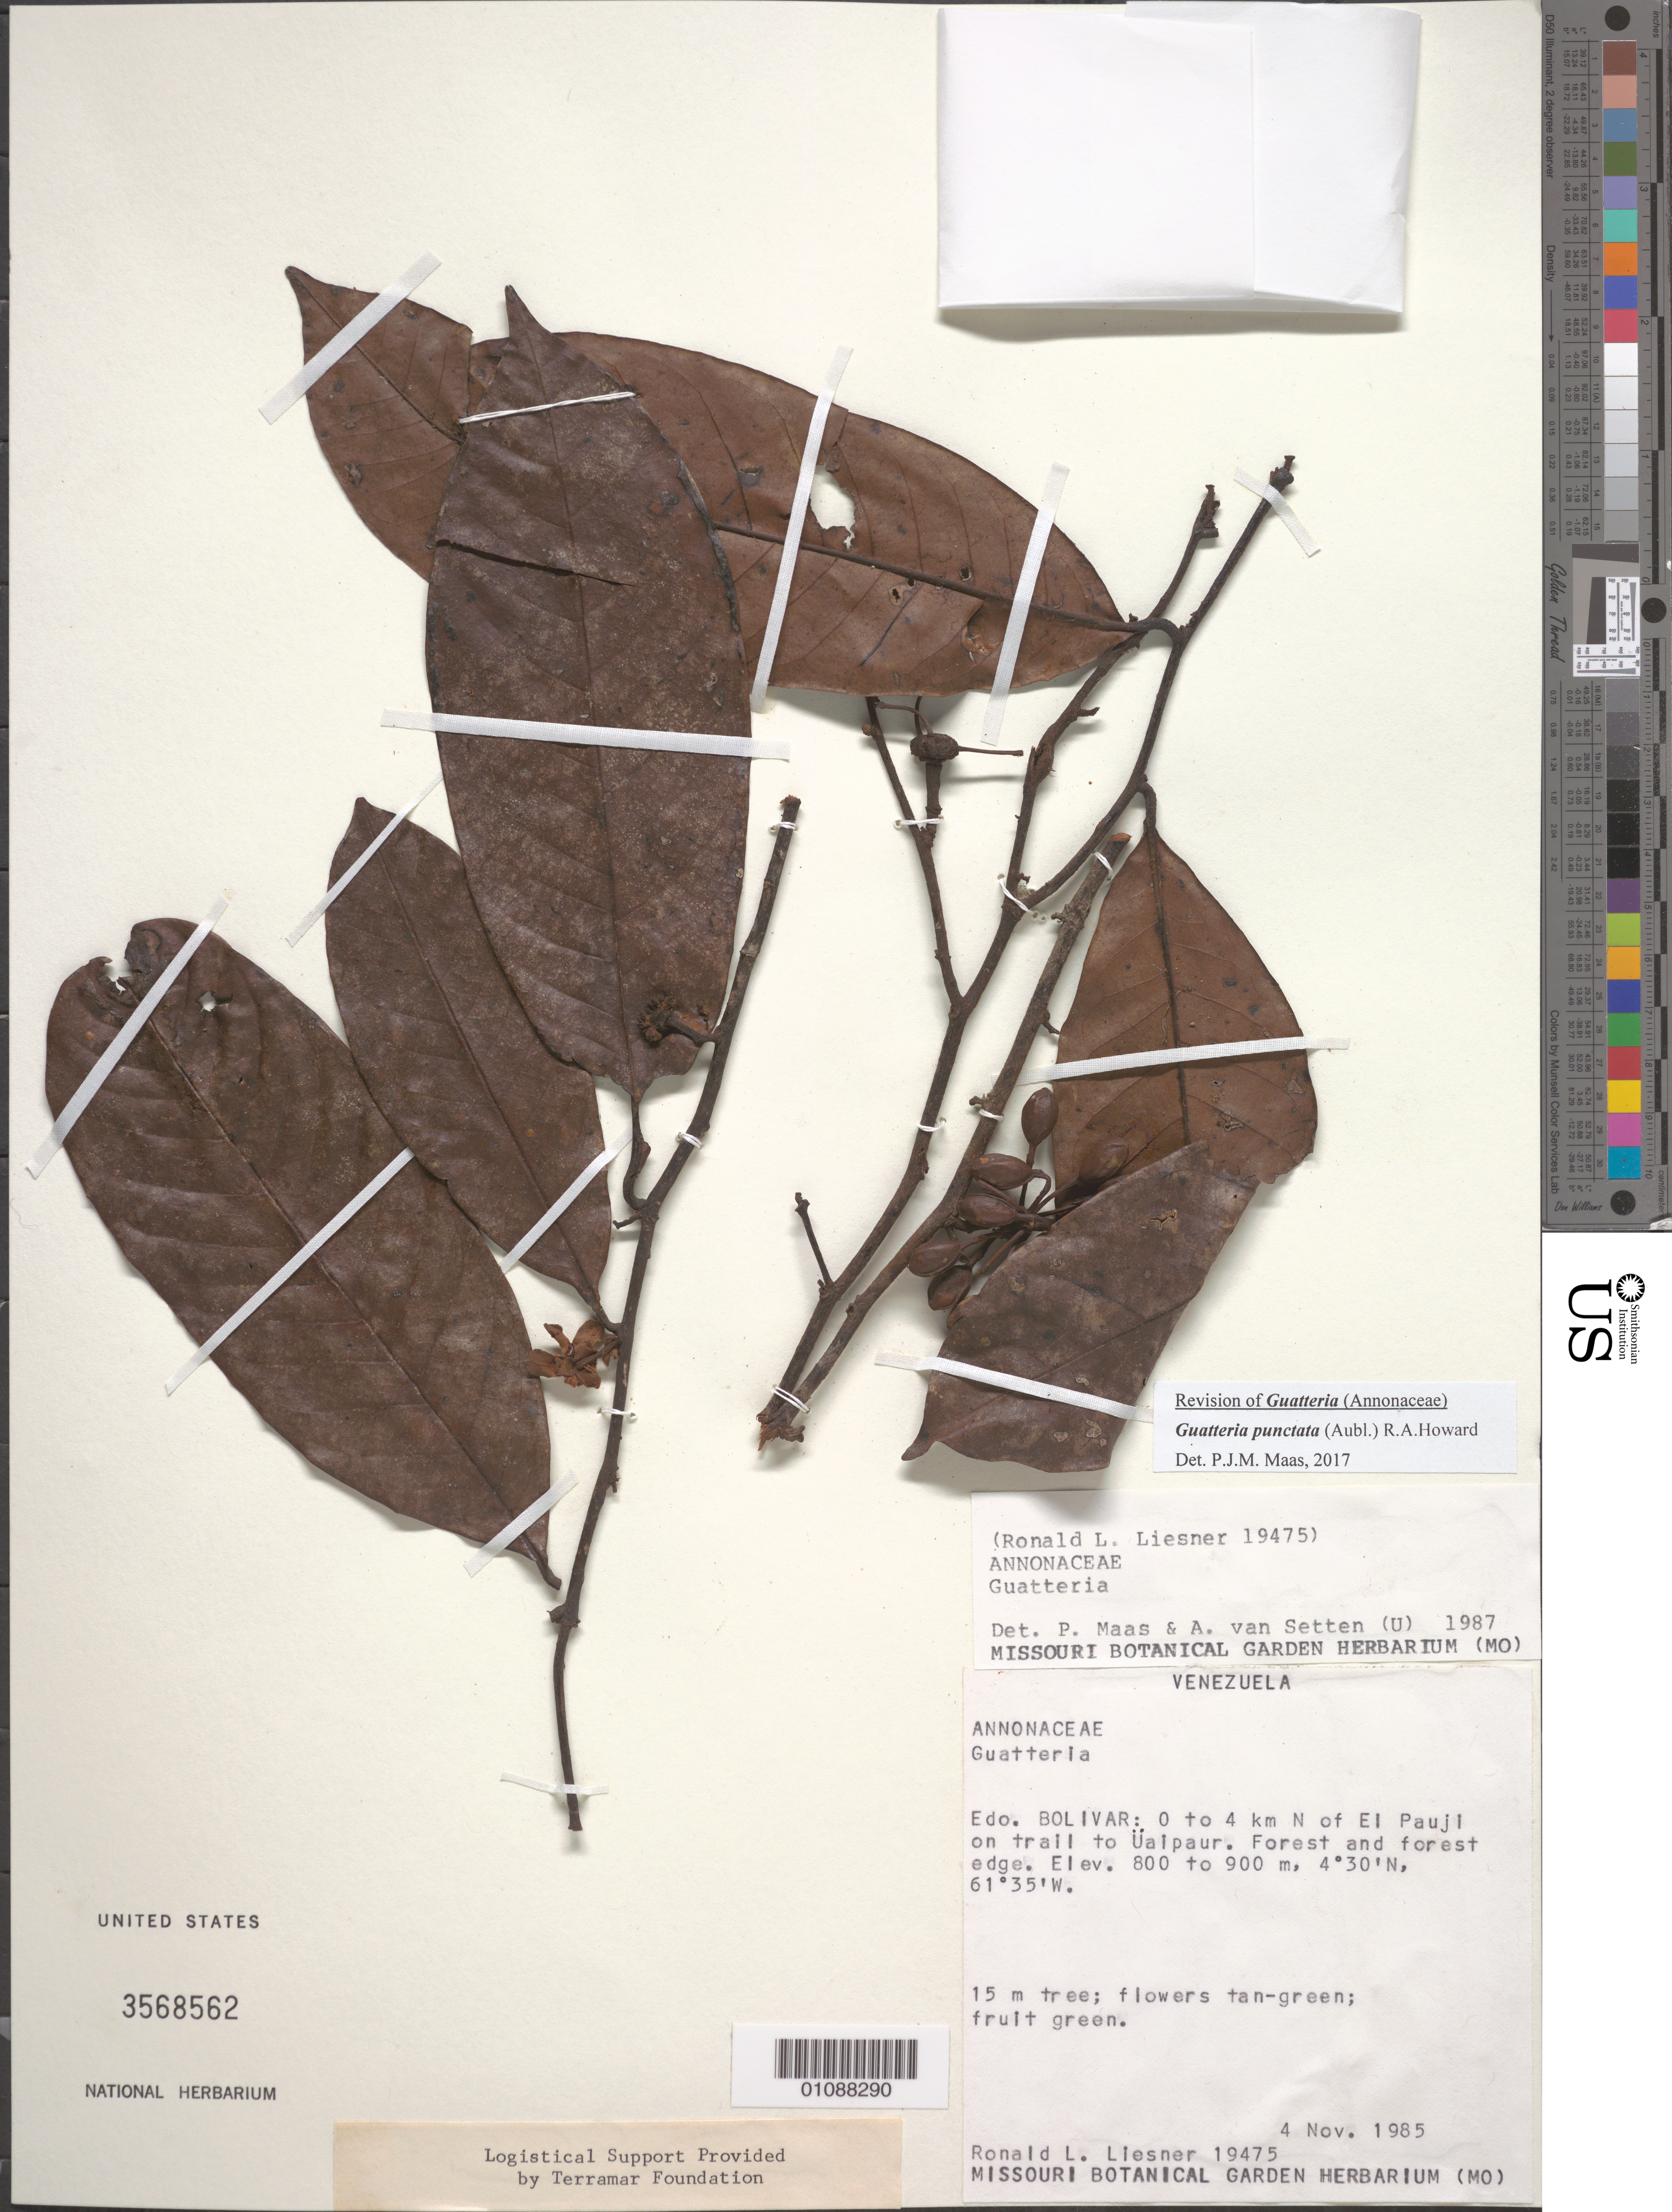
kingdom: Plantae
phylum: Tracheophyta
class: Magnoliopsida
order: Magnoliales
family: Annonaceae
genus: Guatteria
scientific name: Guatteria punctata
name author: (Aubl.) R.A. Howard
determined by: Maas, Paul J.; Maas, H.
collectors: R. L. Liesner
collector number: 19475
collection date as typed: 4-Nov-85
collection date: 1985-11-04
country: Venezuela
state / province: Bolívar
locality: El Pauji, 0-4 km N of, on trail to Üaipaur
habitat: Forest and forest edge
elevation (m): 800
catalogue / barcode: US 3568562